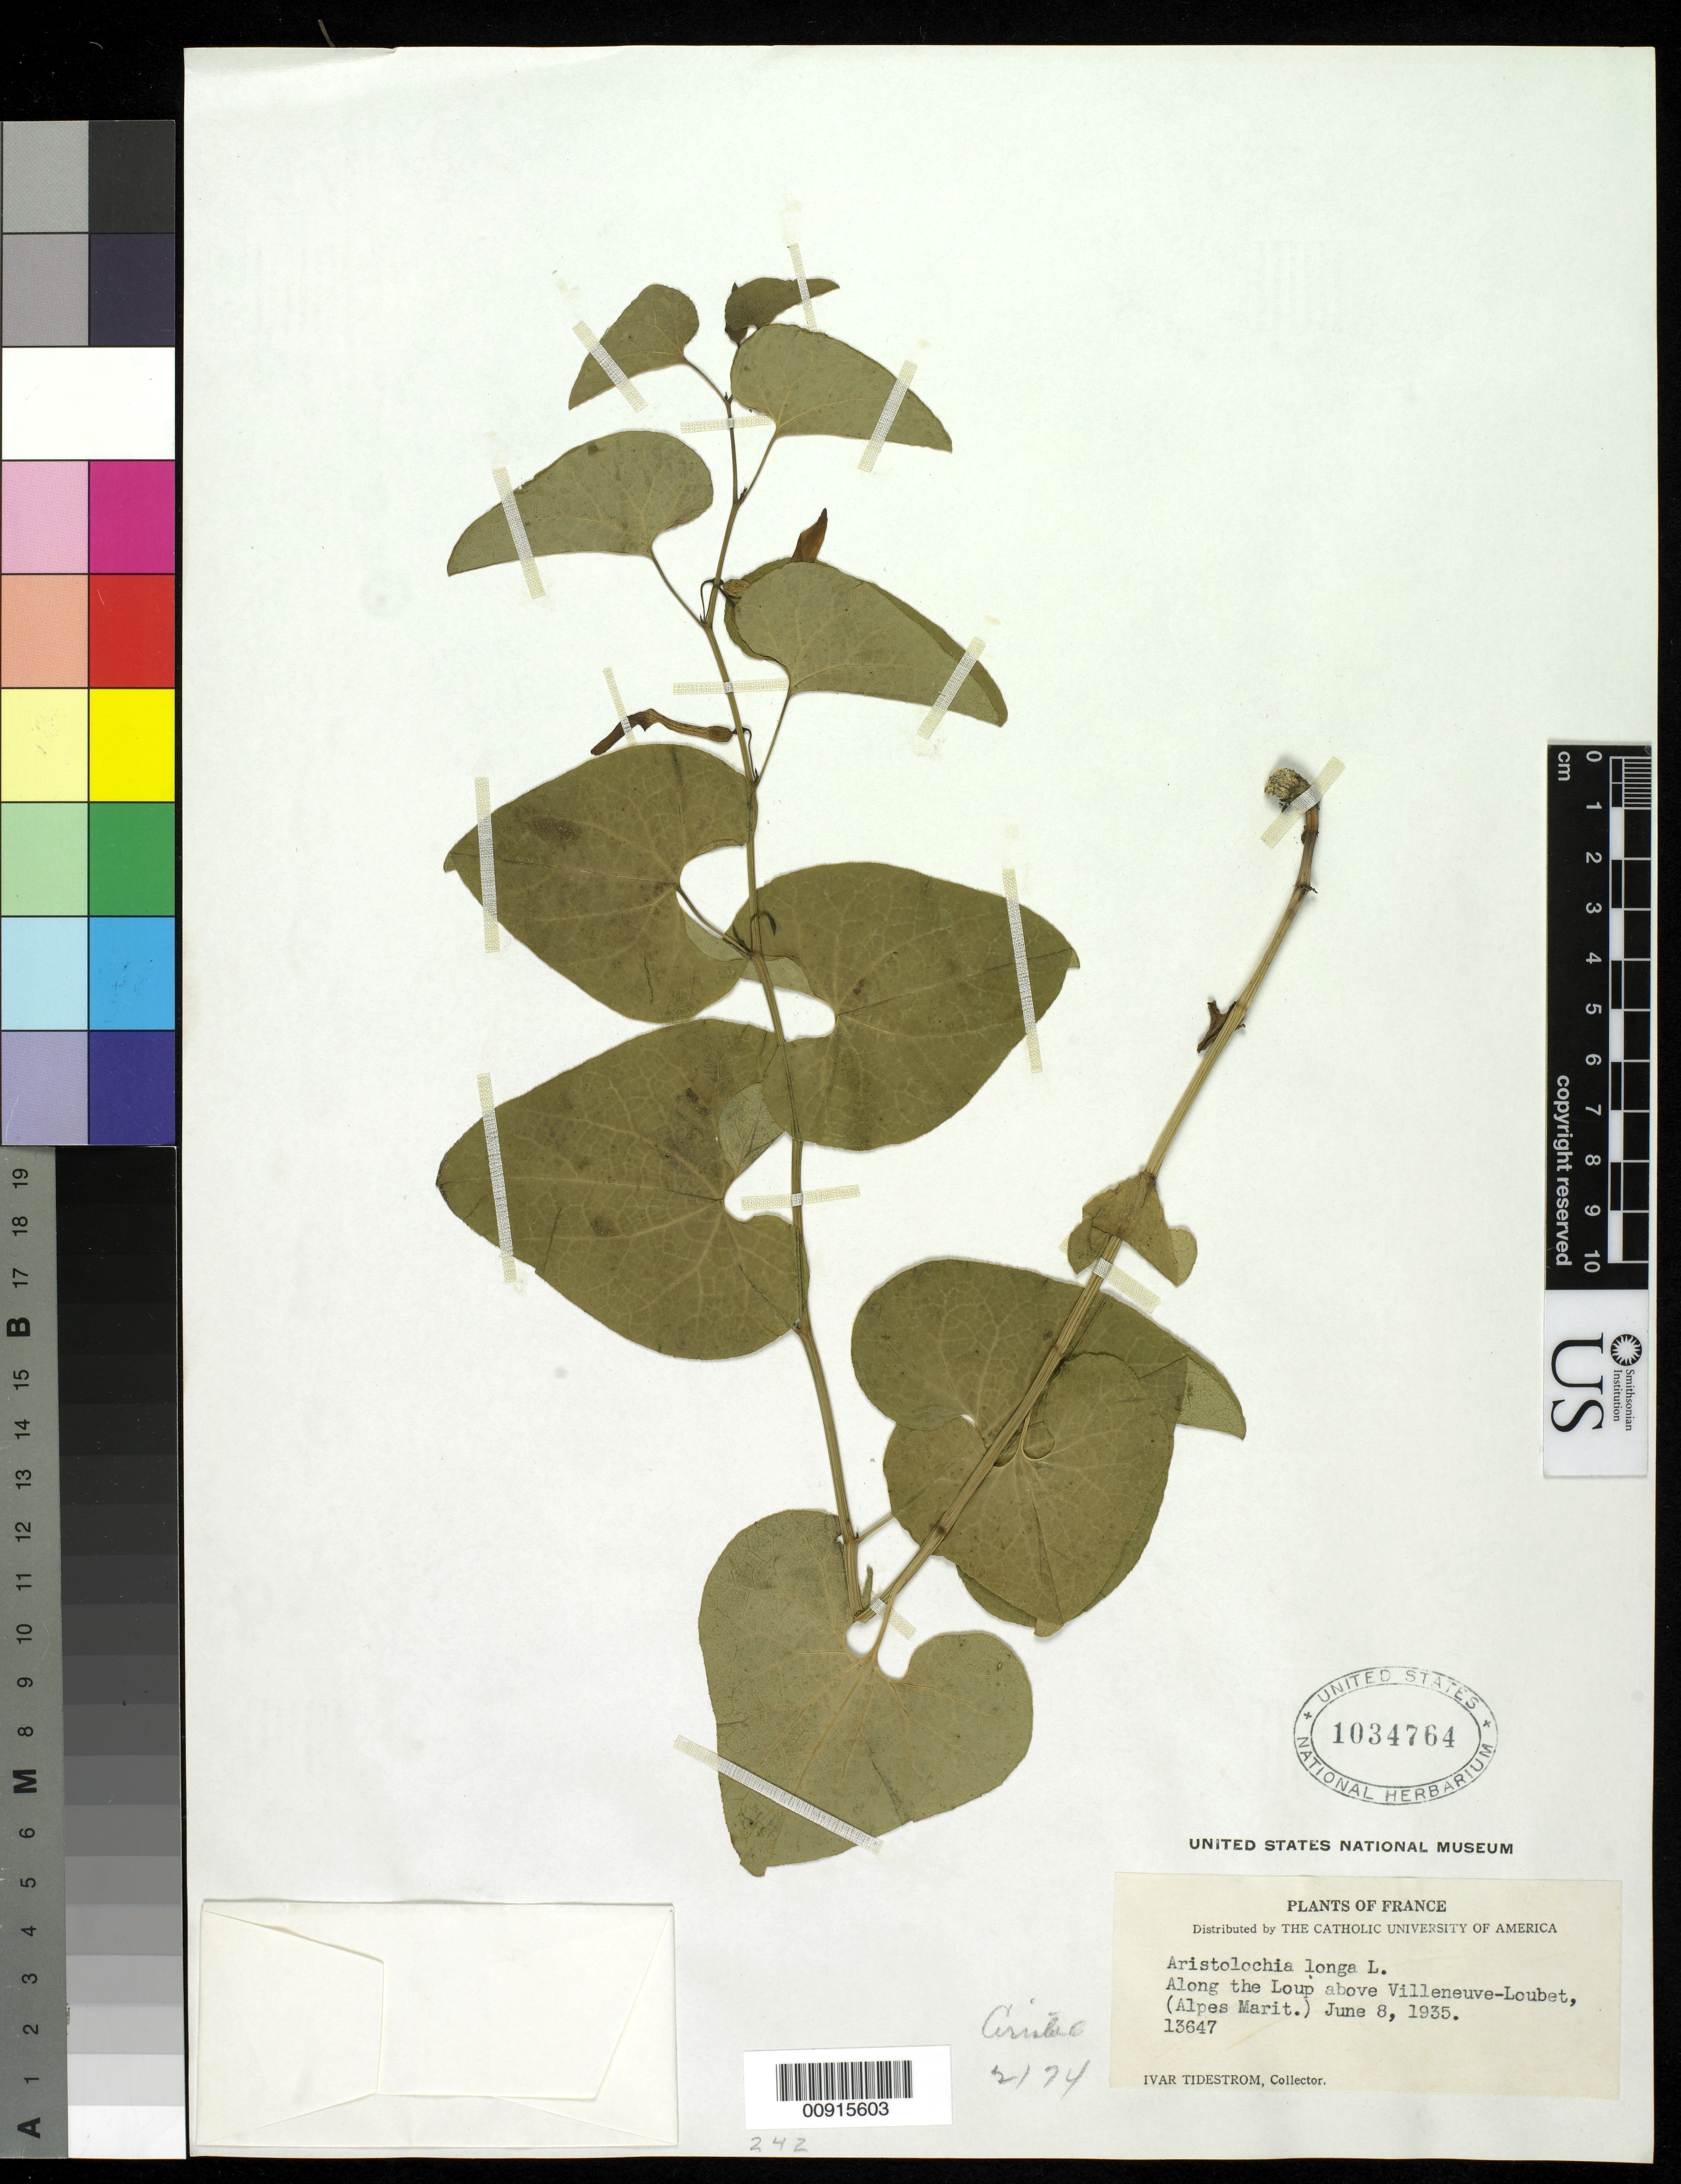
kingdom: Plantae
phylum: Tracheophyta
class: Magnoliopsida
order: Piperales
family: Aristolochiaceae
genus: Aristolochia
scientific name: Aristolochia longa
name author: L.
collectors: I. F. Tidestrom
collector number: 13647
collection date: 1935-06-08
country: France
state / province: Provence-Alpes-Côte d'Azur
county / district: Alpes-Maritimes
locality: along Loup above Villeneuve-Loubet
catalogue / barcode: US 1034764